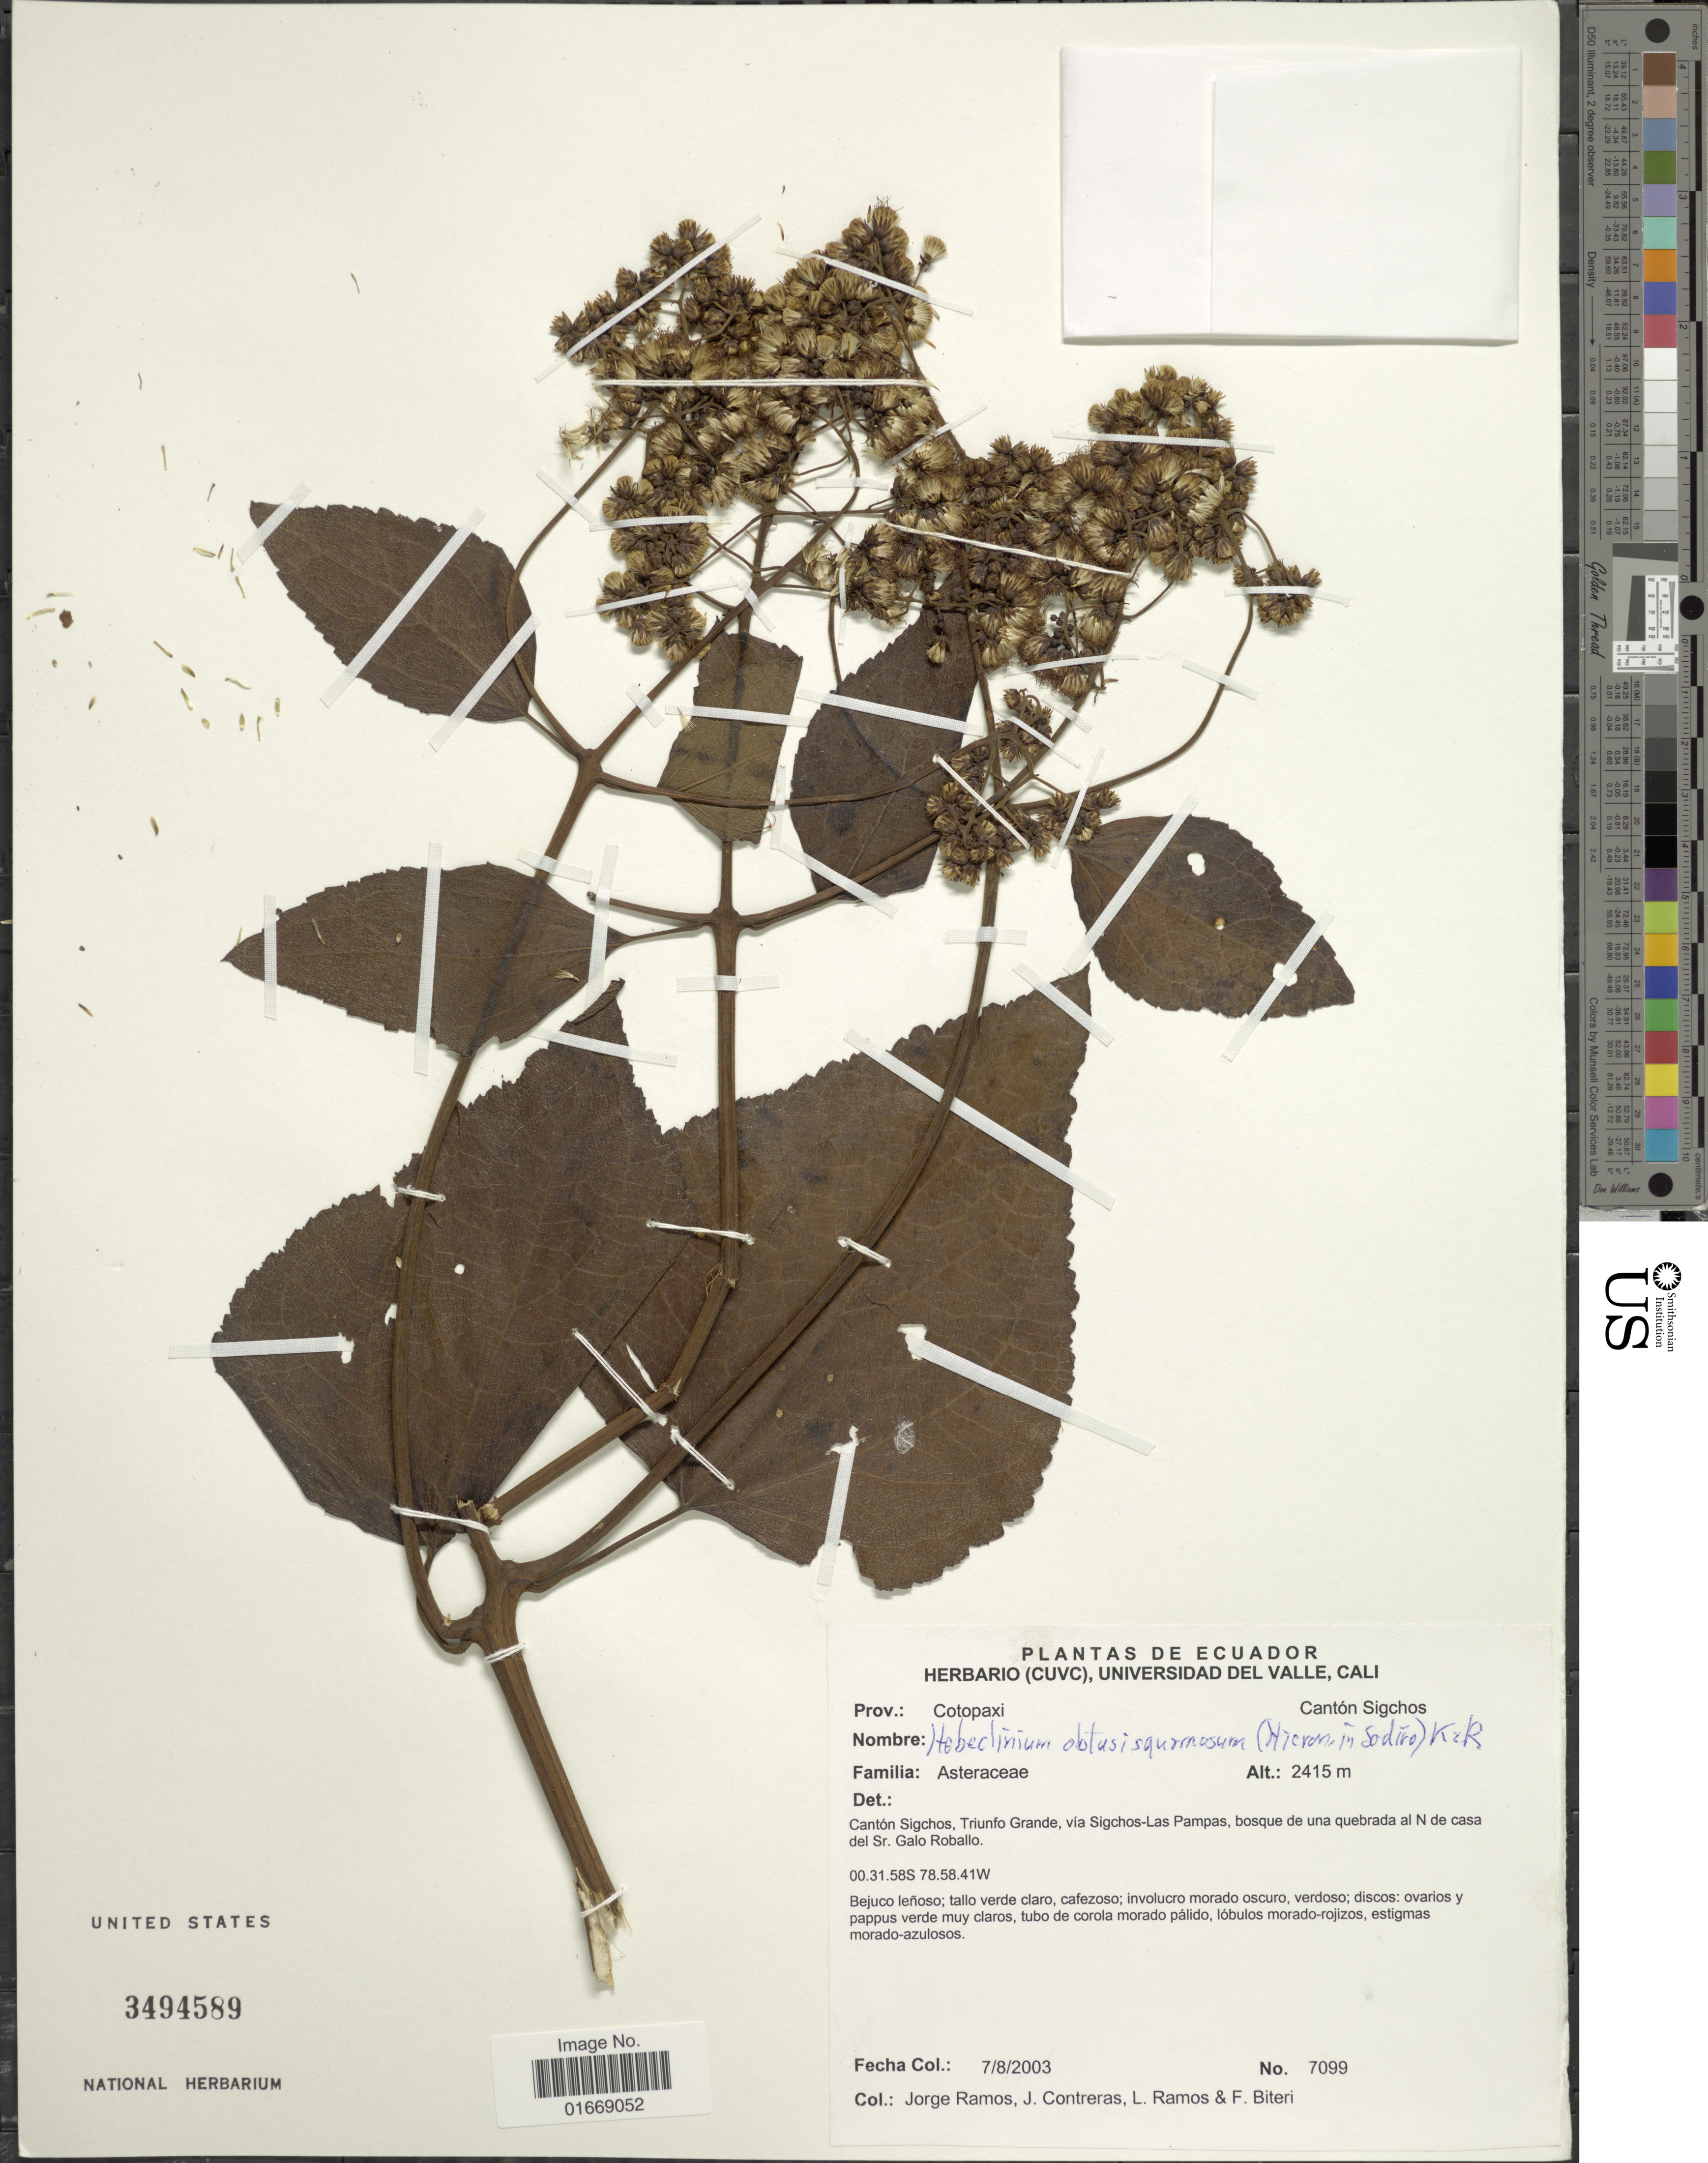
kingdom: Plantae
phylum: Tracheophyta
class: Magnoliopsida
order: Asterales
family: Asteraceae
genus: Hebeclinium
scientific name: Hebeclinium obtusisquamosum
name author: (Hieron.) R.M. King & H. Rob.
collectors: J. Ramos, J. Contreras, L. Ramos & F. Biteri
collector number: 7099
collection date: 2003-08-07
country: Ecuador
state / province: Cotopaxi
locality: Canton Sigchos, Triunfo Grande, via Sigchos-Las Pampas, bosque de una quebrada al N de casa del Sr. Galo Roballo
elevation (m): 2415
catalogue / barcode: US 3494589